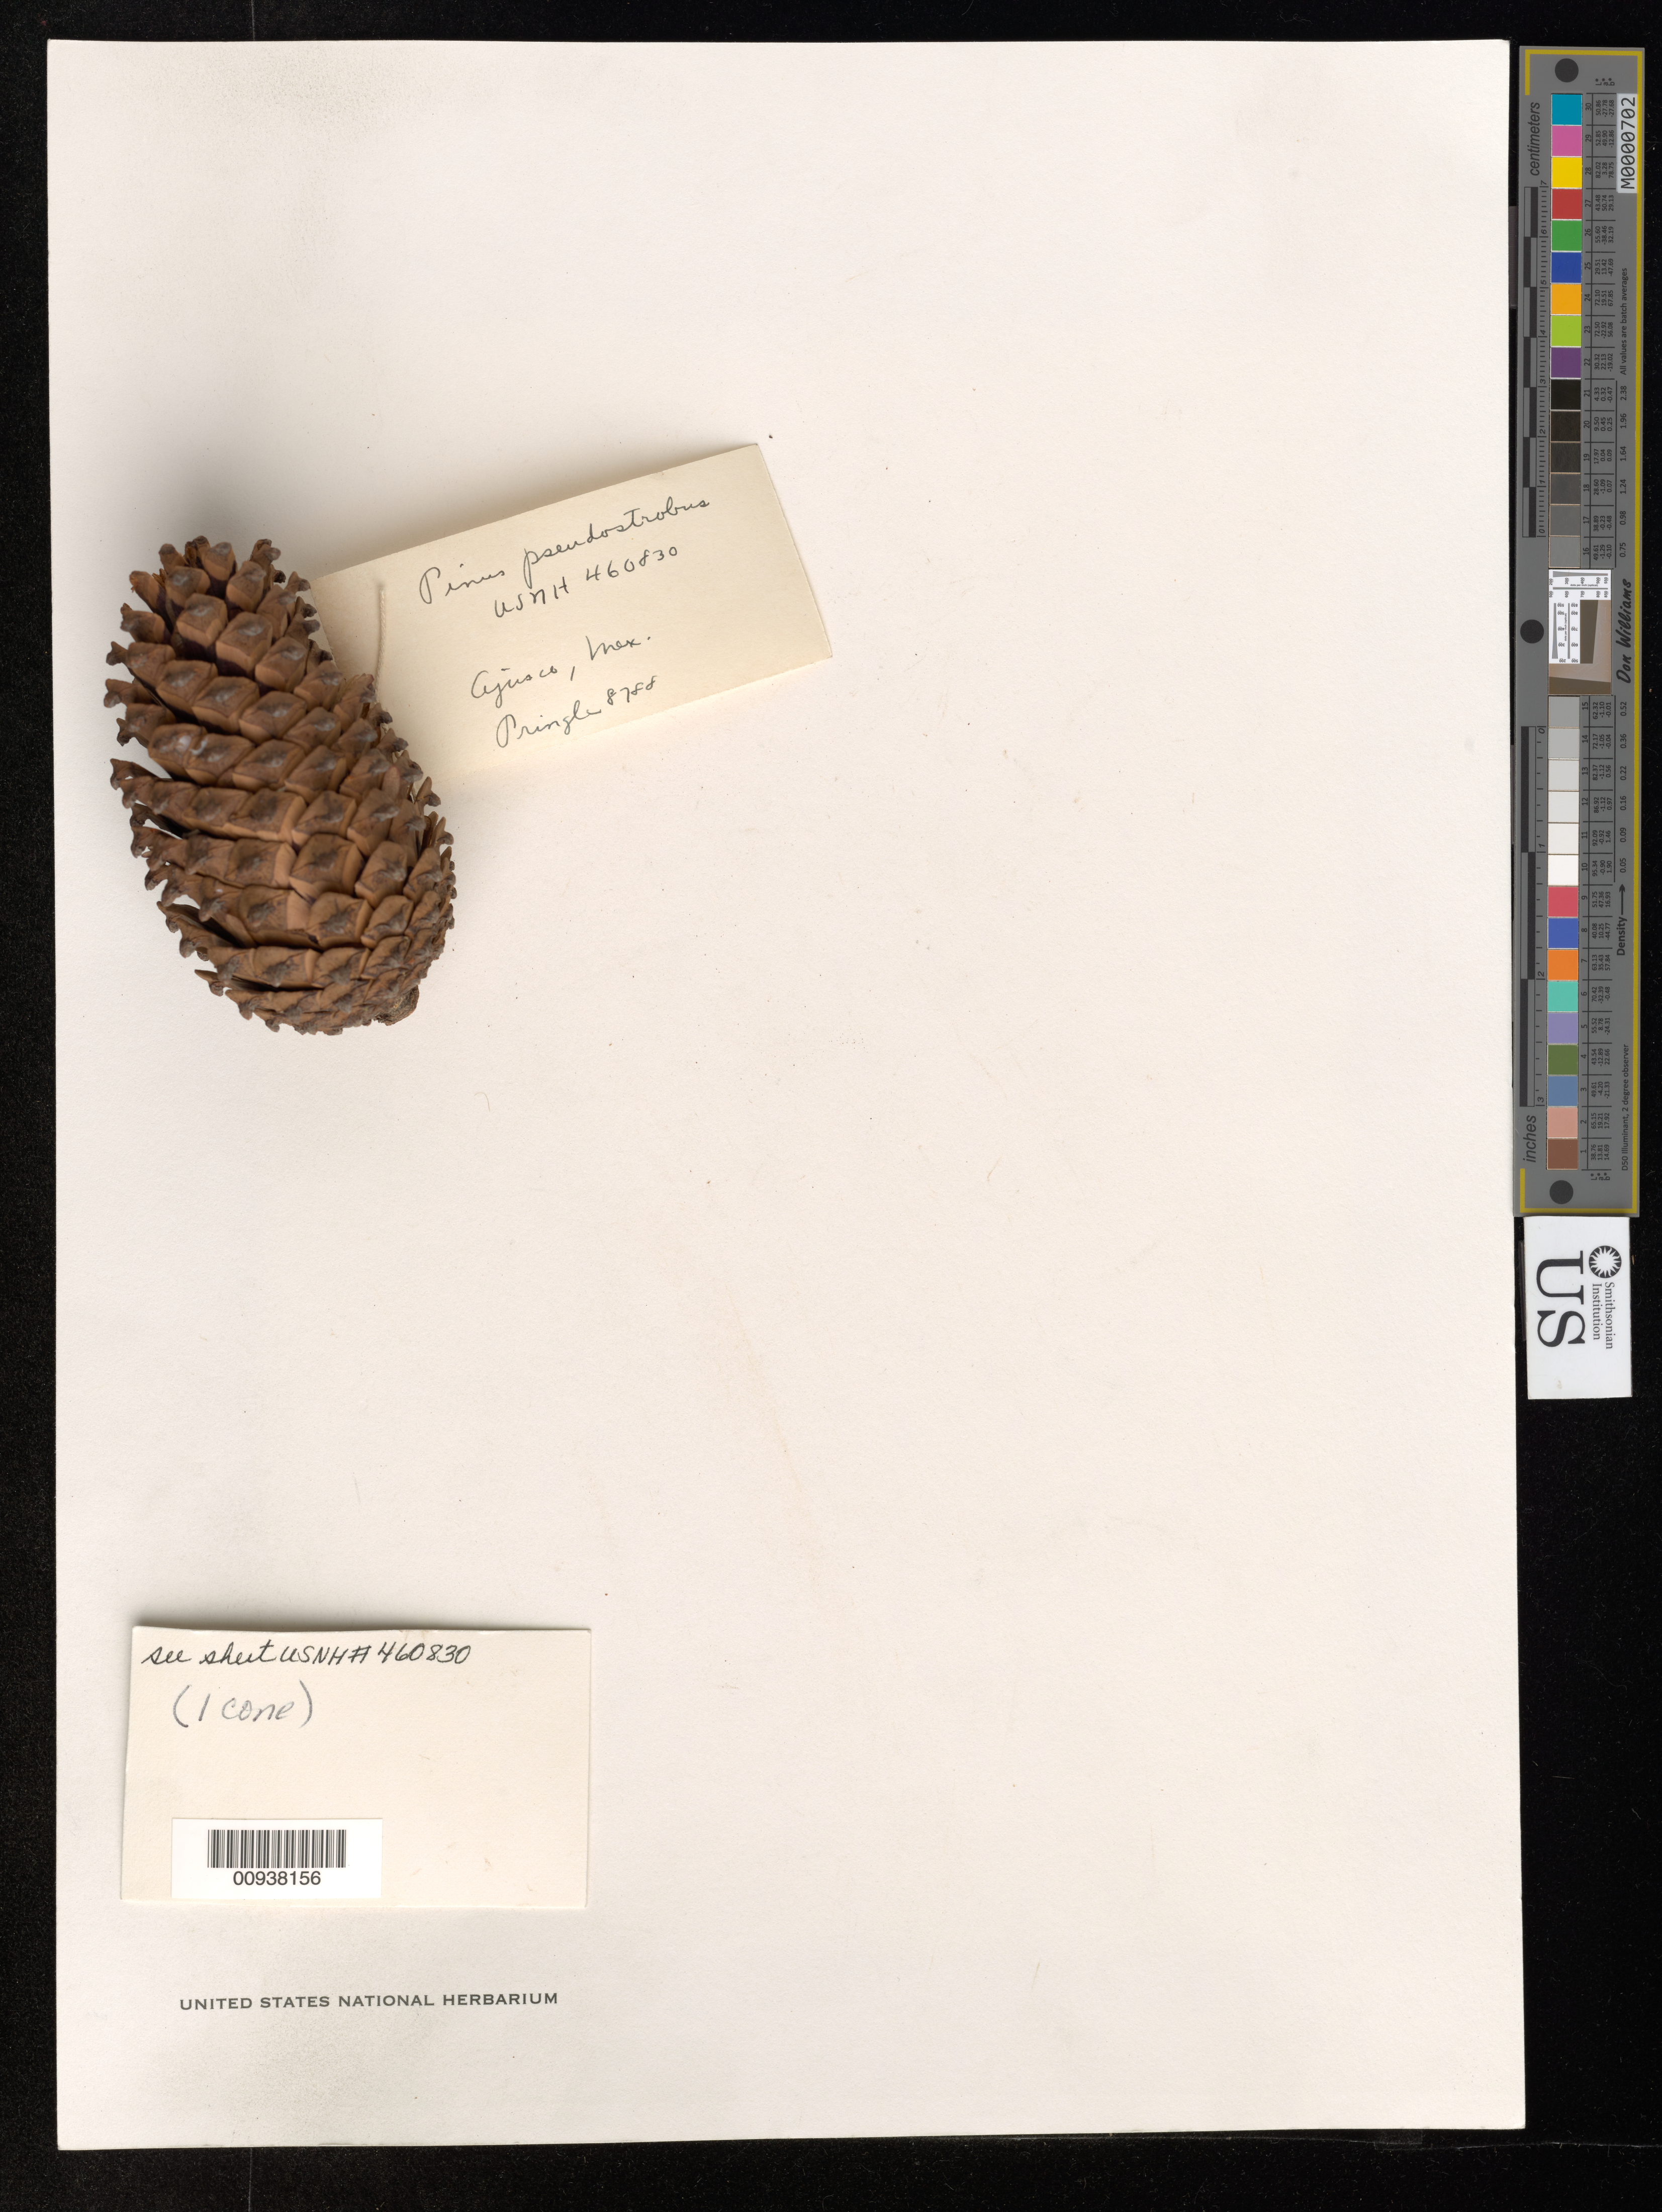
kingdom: Plantae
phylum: Tracheophyta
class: Pinopsida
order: Pinales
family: Pinaceae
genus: Pinus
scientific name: Pinus pseudostrobus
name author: Lindl.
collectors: C. G. Pringle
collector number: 8788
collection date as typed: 19 Nov 1903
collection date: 1903-11-19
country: Mexico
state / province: Distrito Federal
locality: Base of Sierra de Ajusco at Eslaba.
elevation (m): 2377